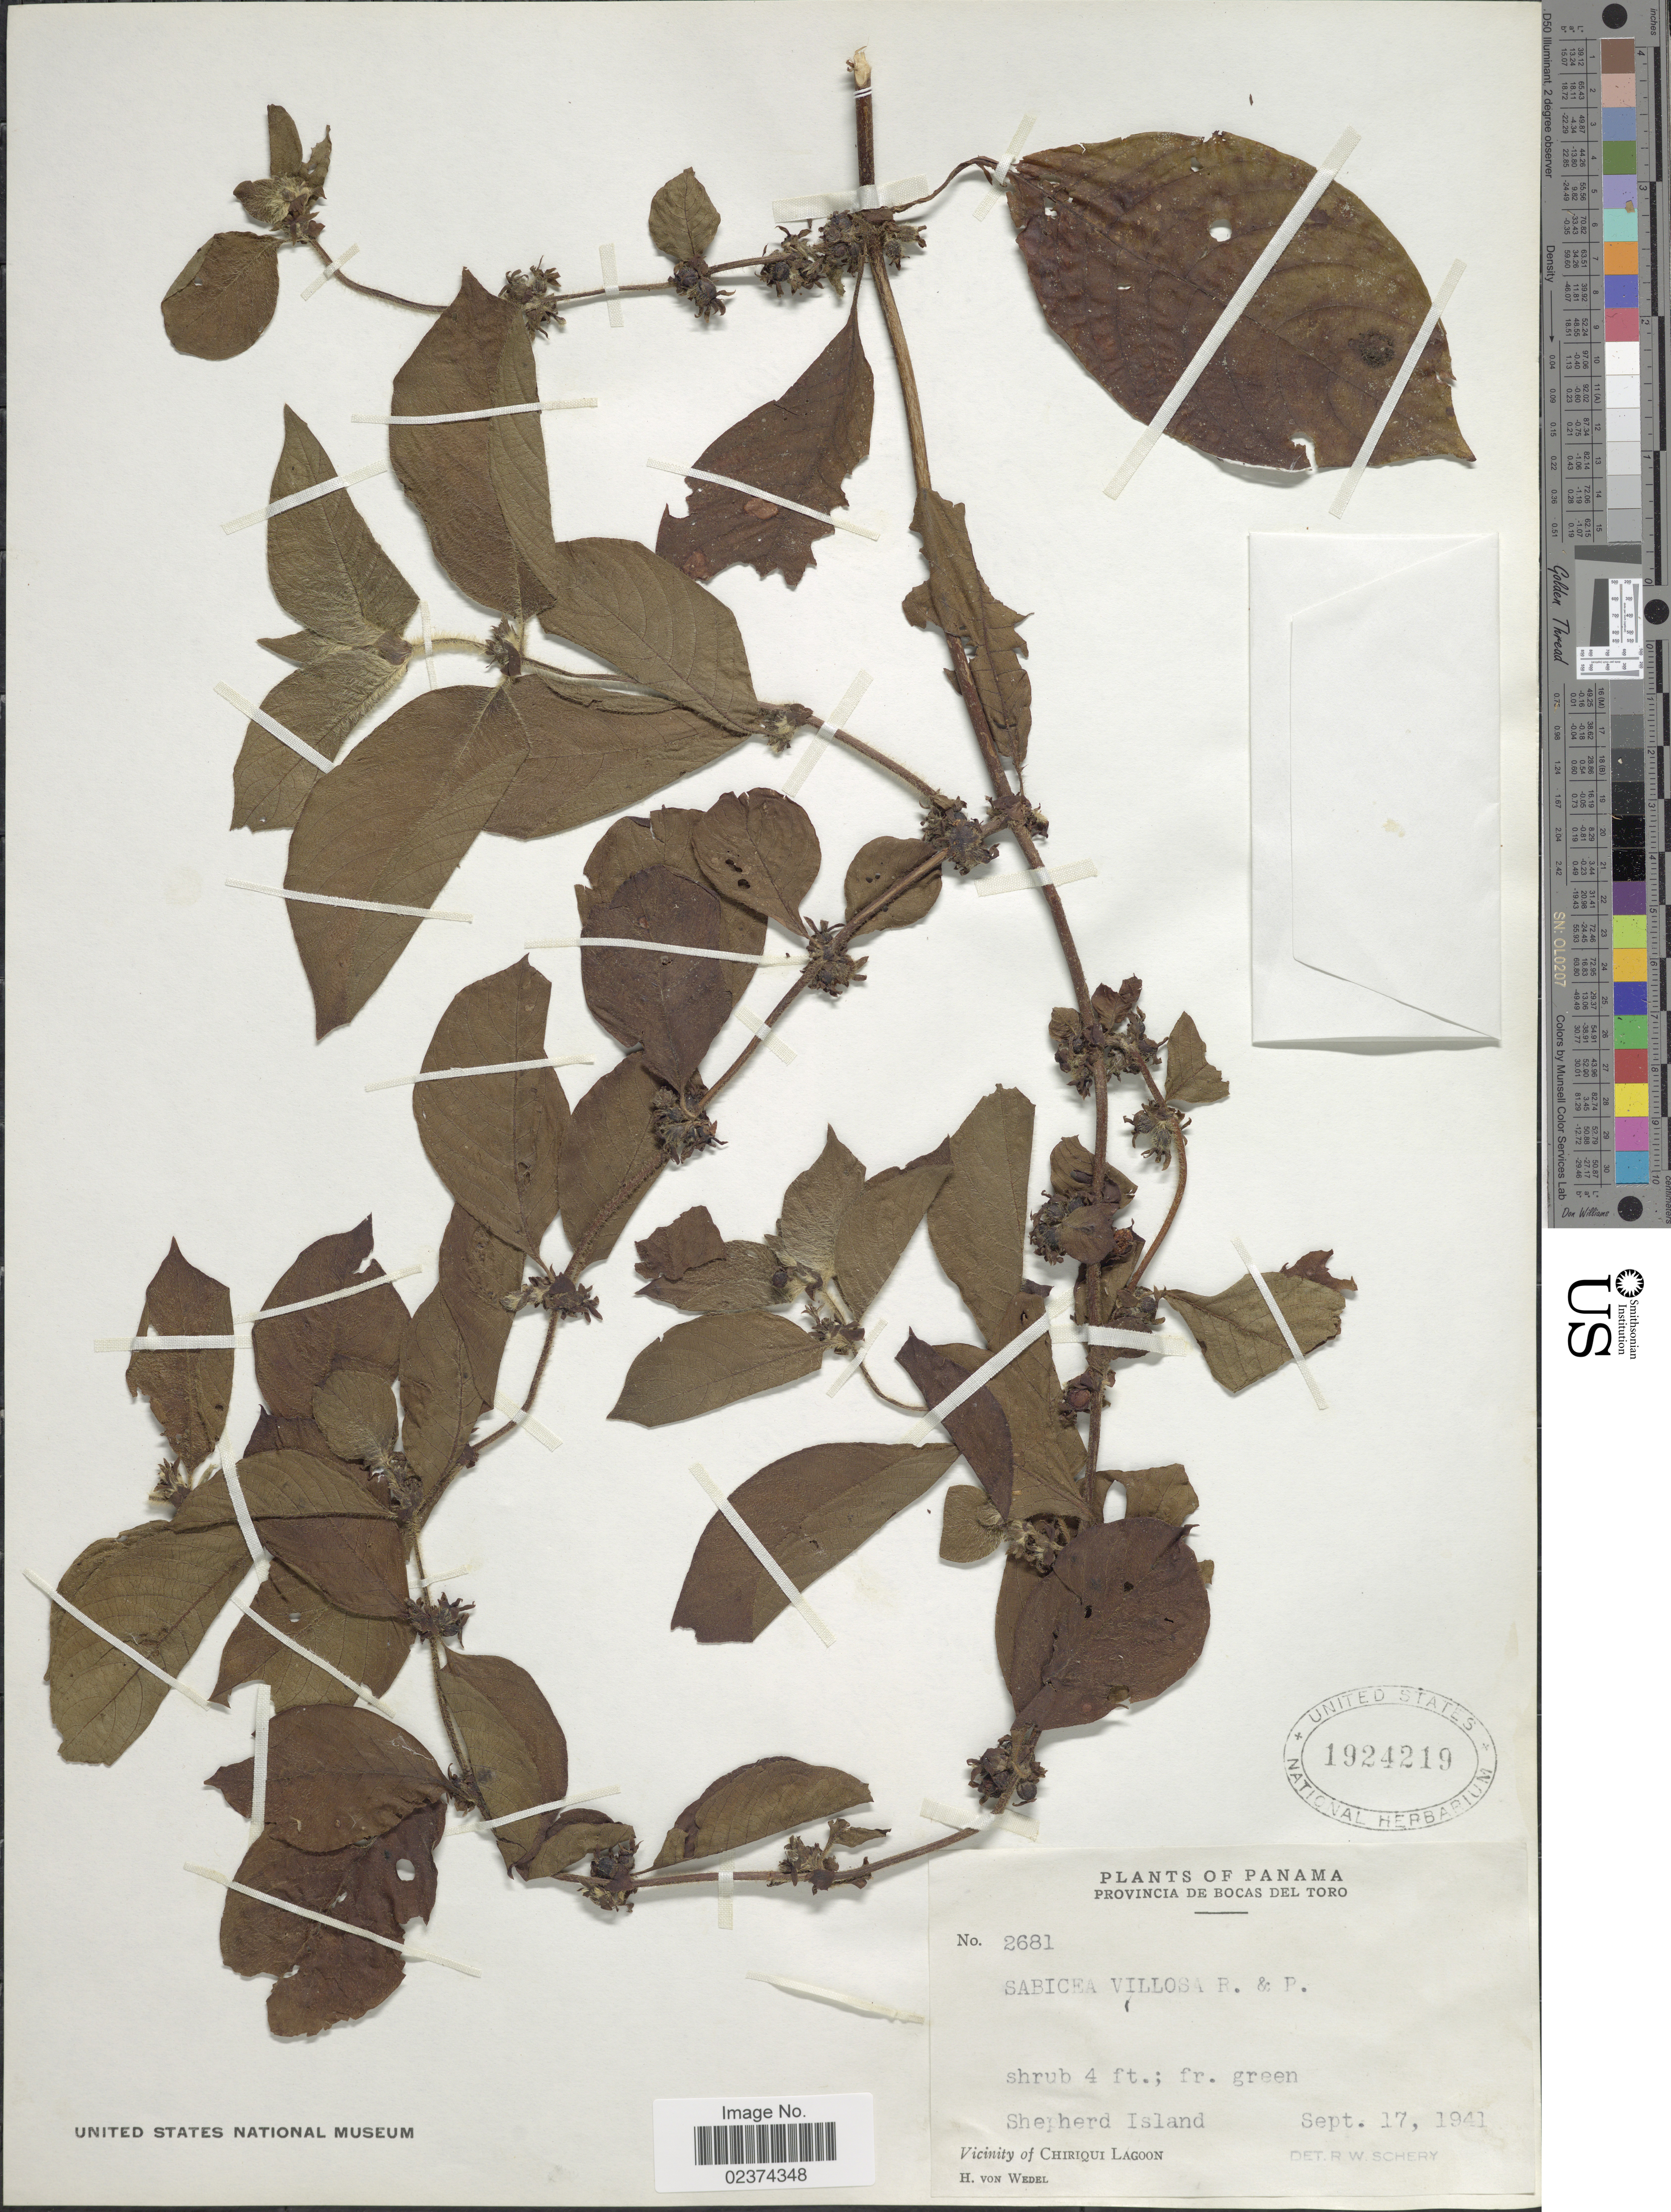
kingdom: Plantae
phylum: Tracheophyta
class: Magnoliopsida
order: Gentianales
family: Rubiaceae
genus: Sabicea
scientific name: Sabicea hirsuta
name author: Kunth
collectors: H. von Wedel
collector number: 2681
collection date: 1941-09-17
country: Panama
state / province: Bocas del Toro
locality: Provincia de Bocas del Toro. Shepherd Island. Vicinity of Chiriqui Lagoon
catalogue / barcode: US 1924219